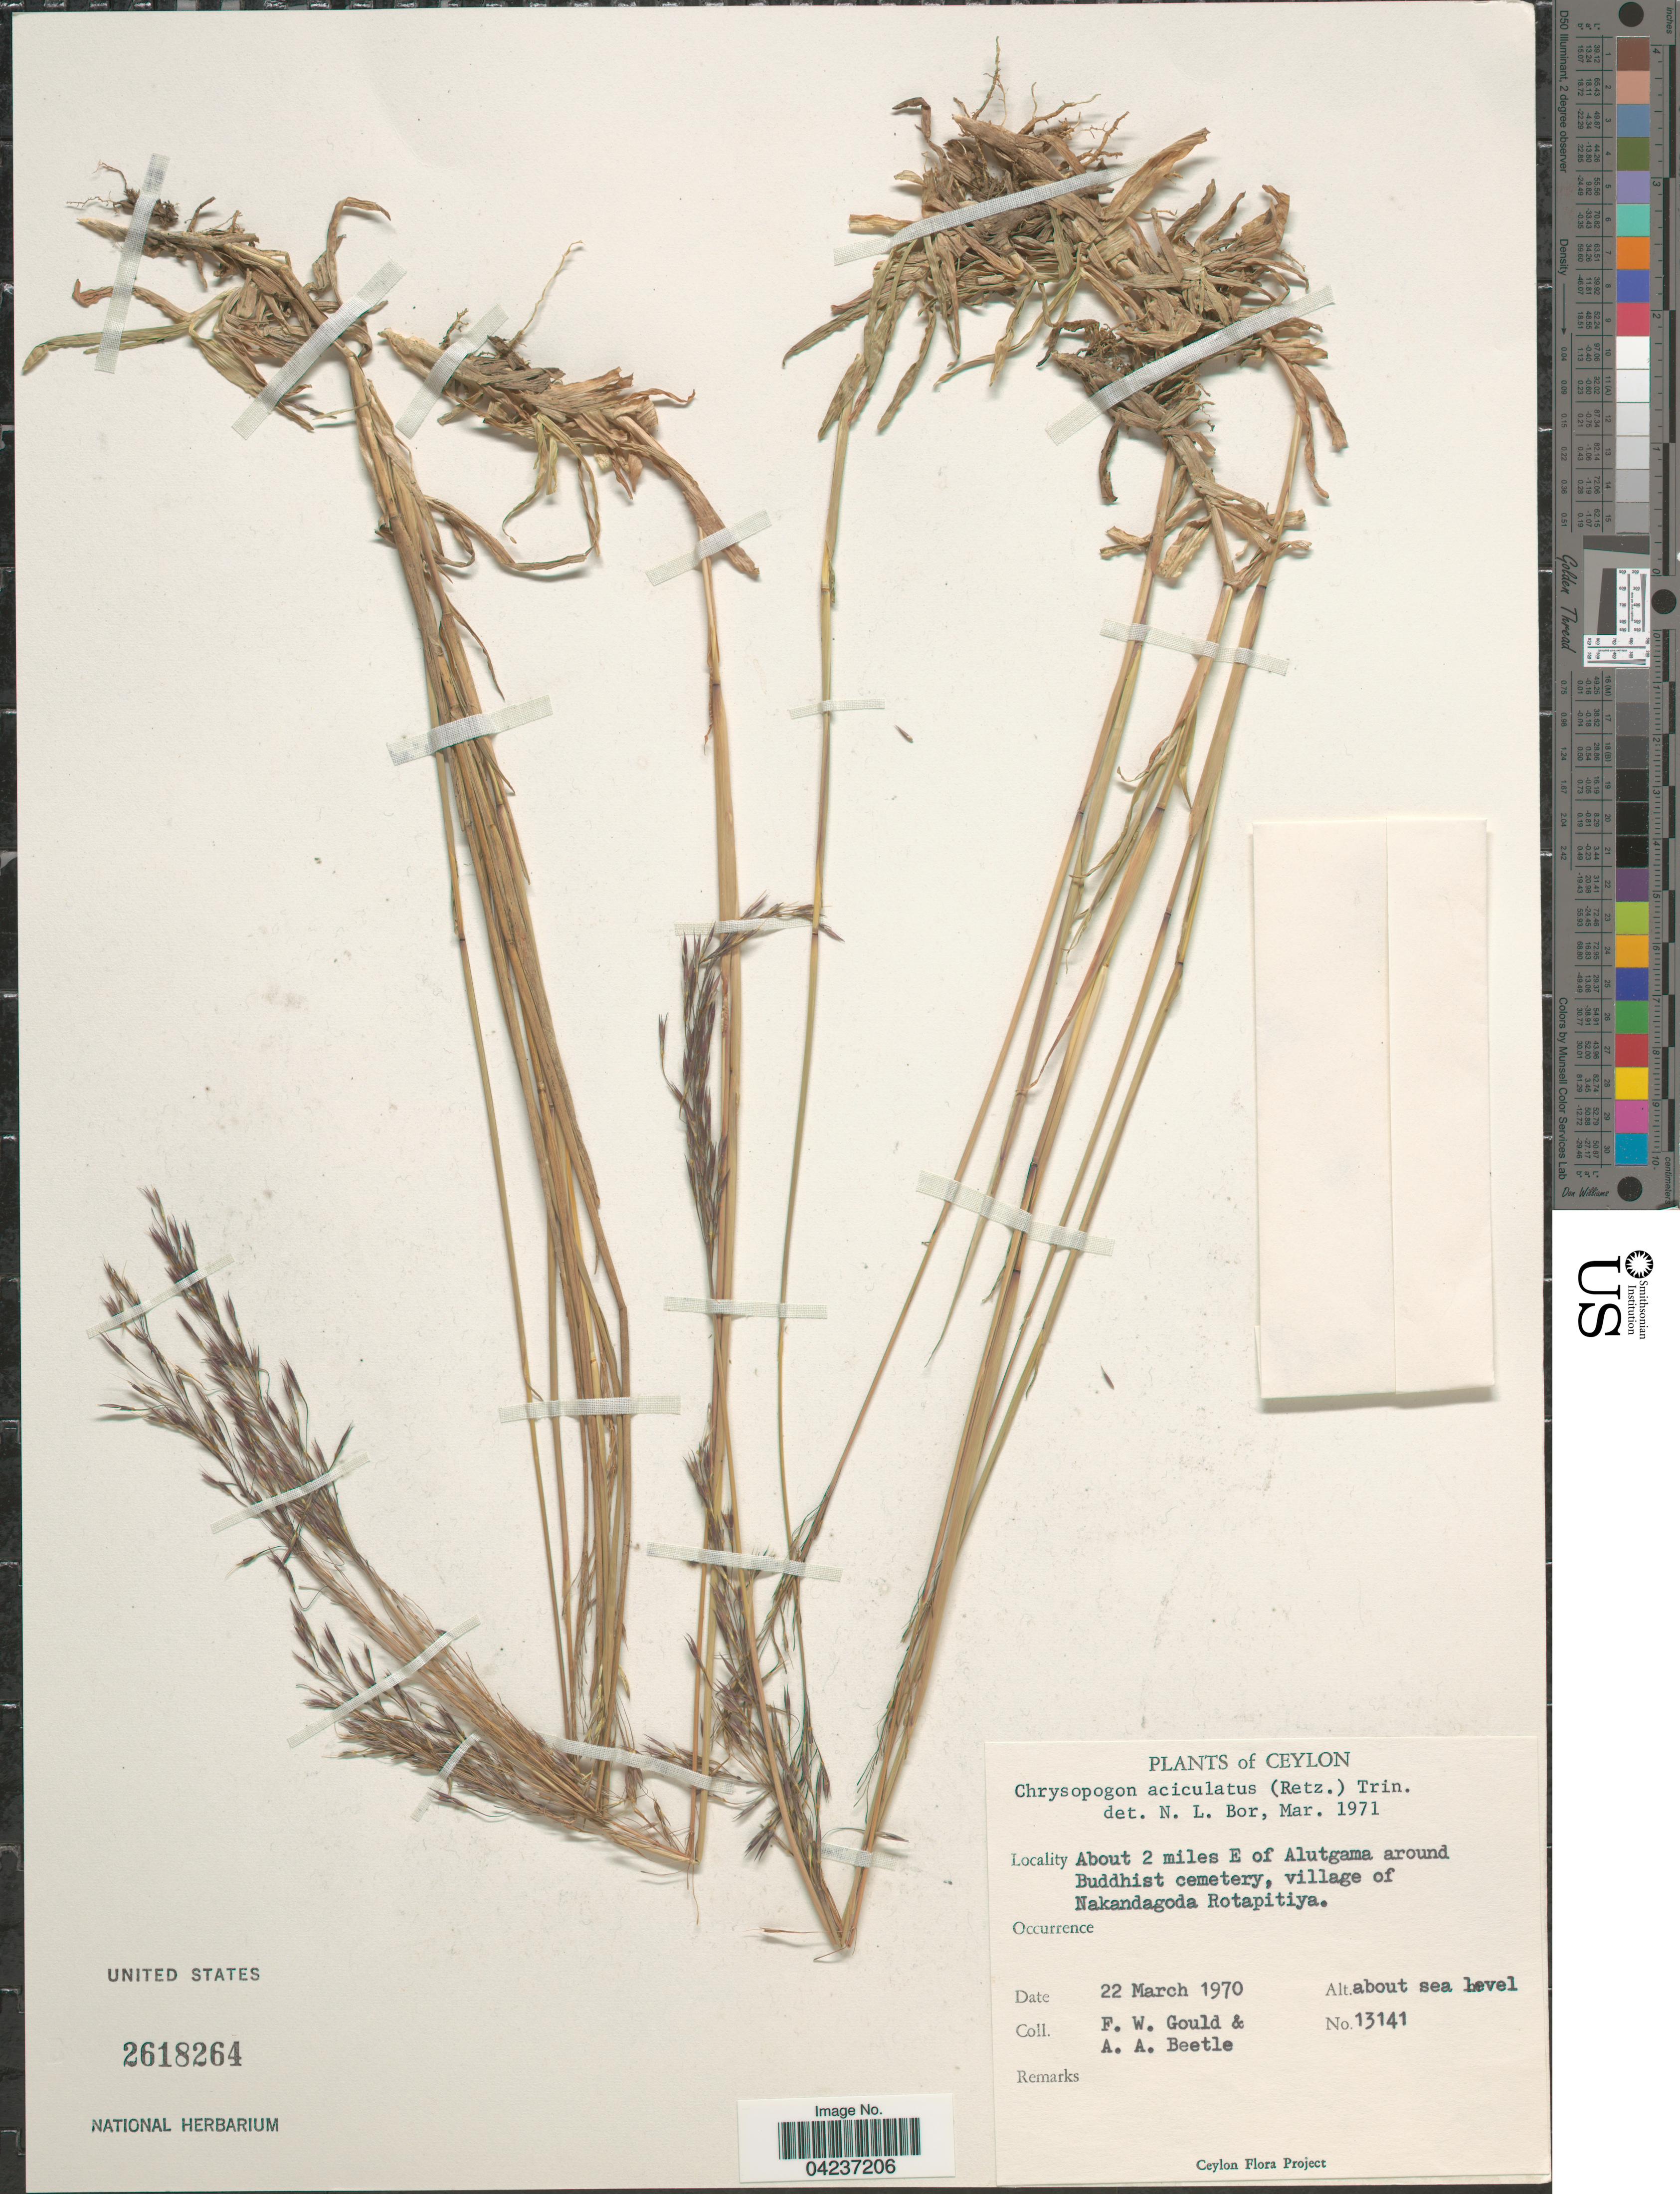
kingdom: Plantae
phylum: Tracheophyta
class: Liliopsida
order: Poales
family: Poaceae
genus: Chrysopogon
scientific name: Chrysopogon aciculatus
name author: (Retz.) Trin.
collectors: F. W. Gould & A. A. Beetle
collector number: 13141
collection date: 1970-03-22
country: Sri Lanka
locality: Ceylon. About 2 miles E of Alutgama around Buddhist cemetery, village of Nakandagoda Rotapitiya.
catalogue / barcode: US 2618264